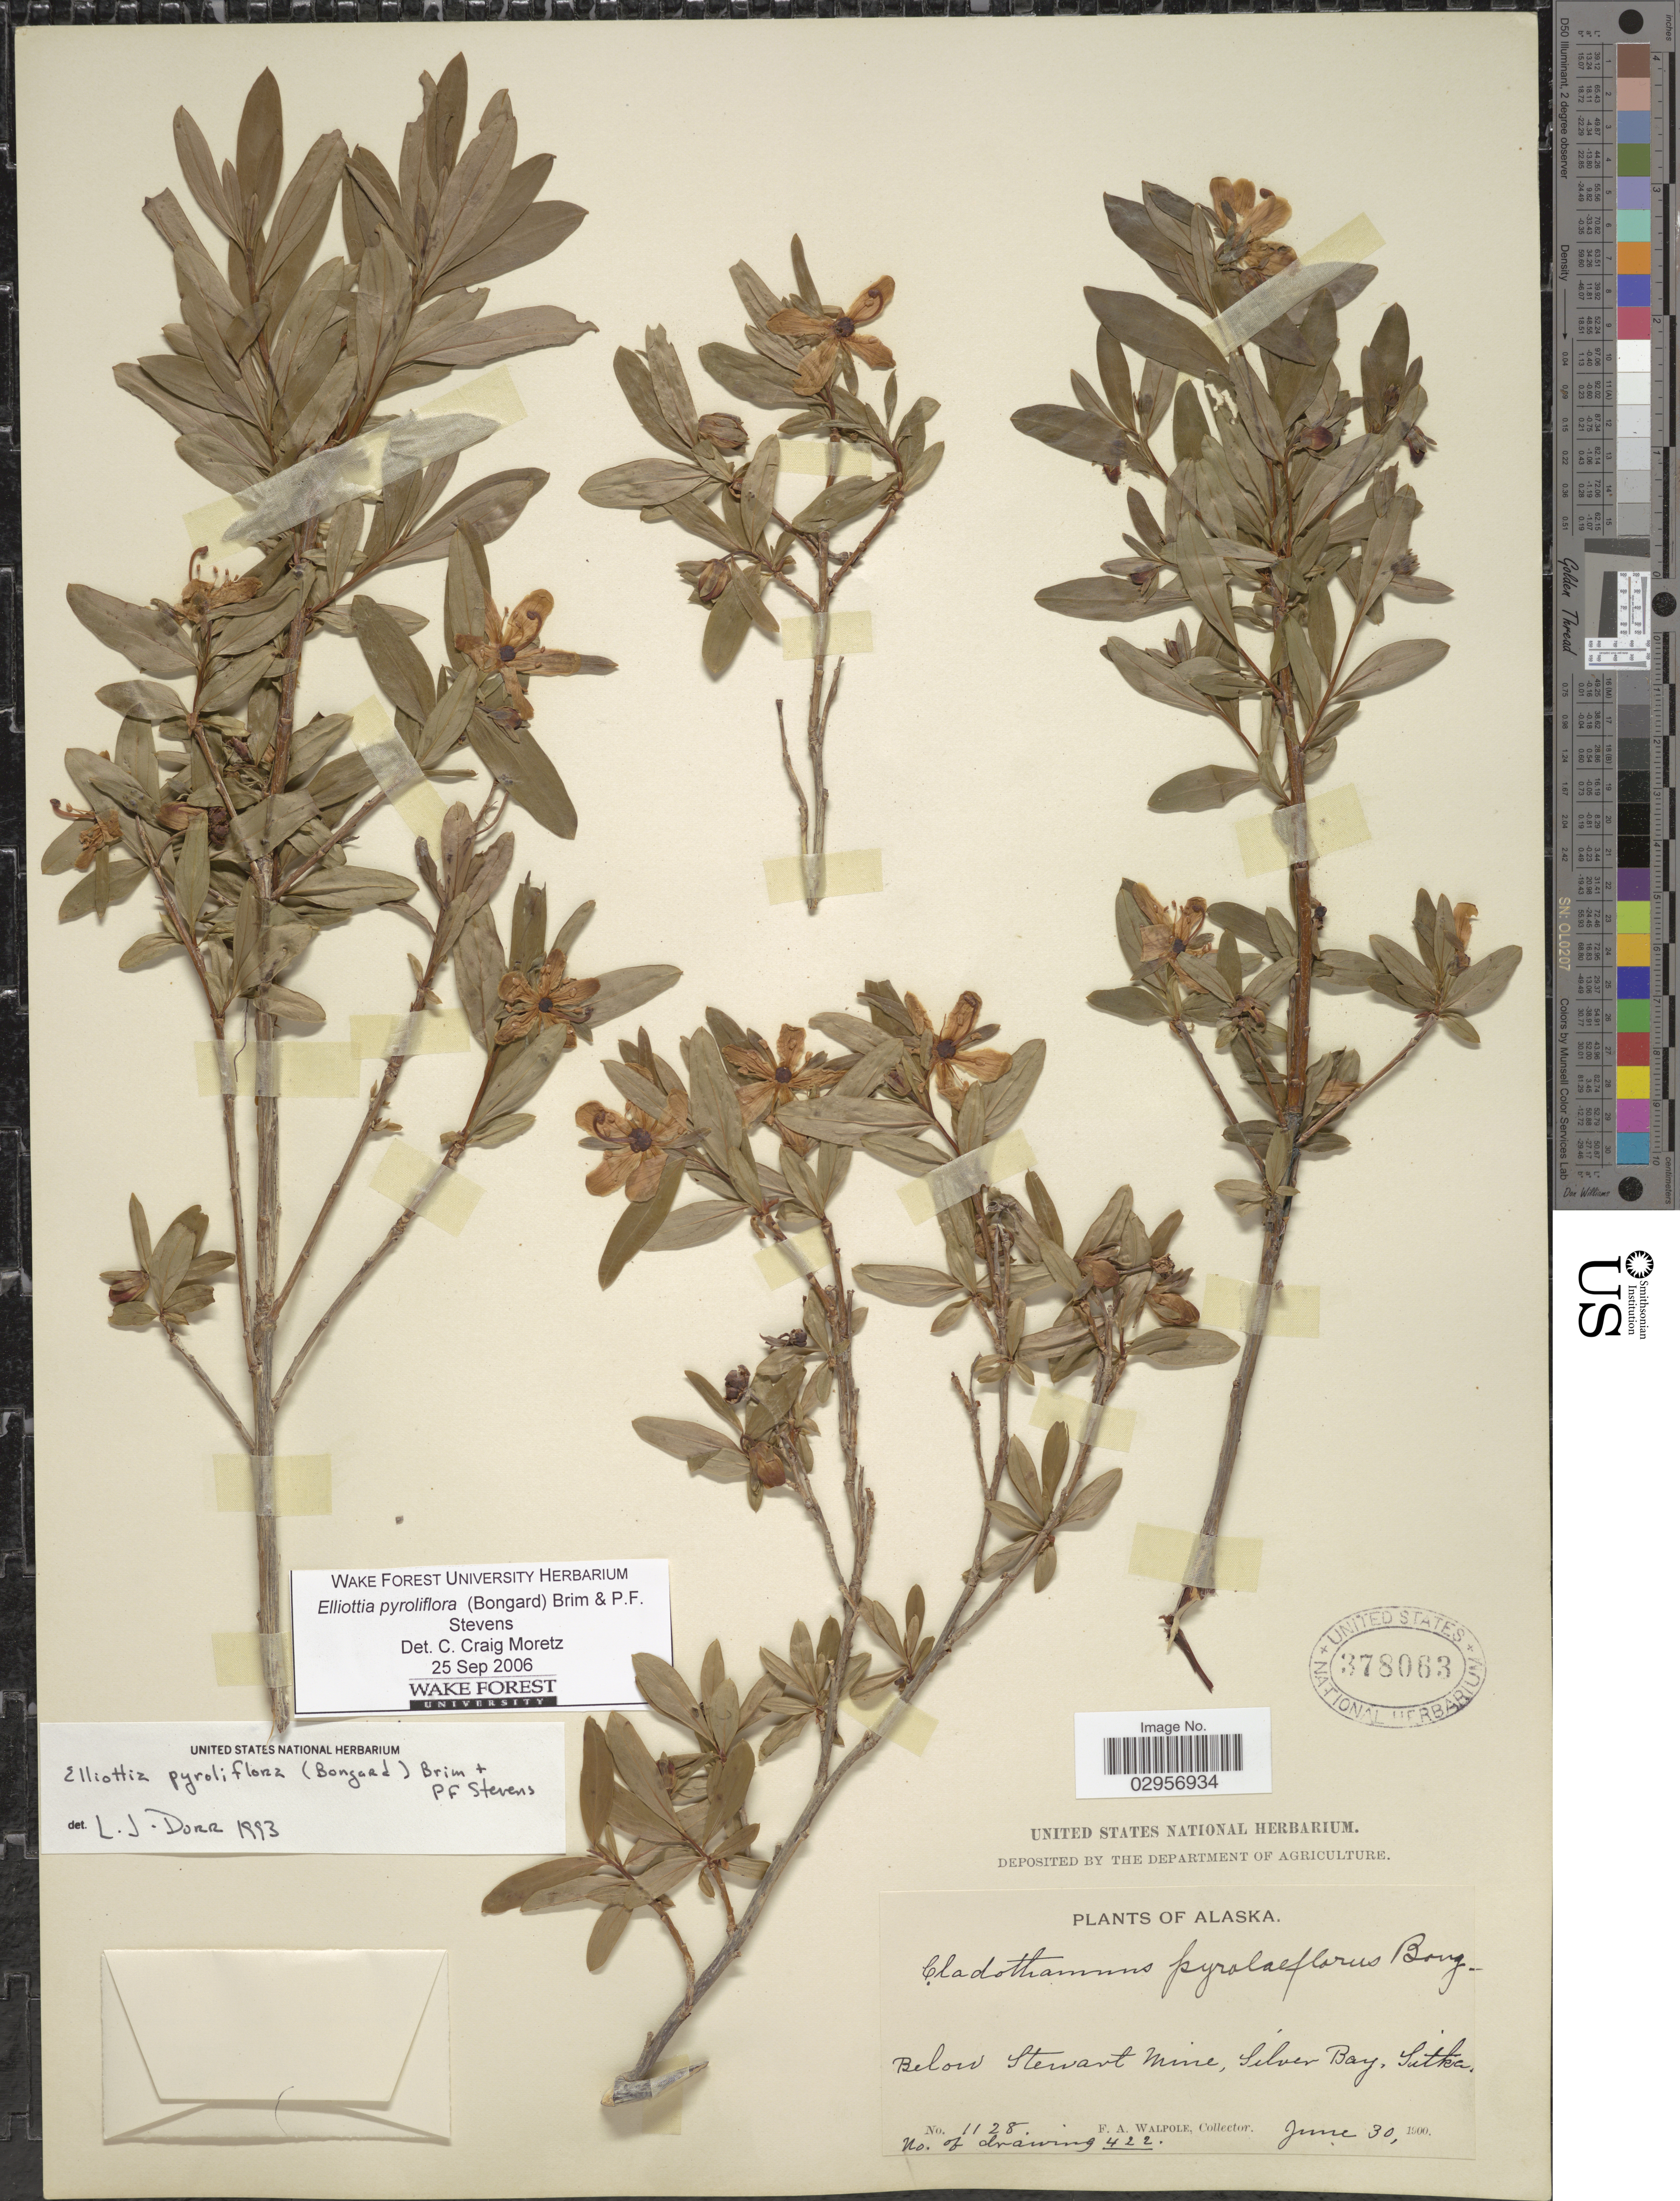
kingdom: Plantae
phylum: Tracheophyta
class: Magnoliopsida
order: Ericales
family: Ericaceae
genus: Elliottia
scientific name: Elliottia pyroliflora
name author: (Bong.) P.F. Stevens & Brim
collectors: F. Walpole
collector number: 1128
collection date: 1900-06-30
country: United States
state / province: Alaska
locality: Below Stewart Mine, Silver Bay, Sitka.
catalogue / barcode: US 378063